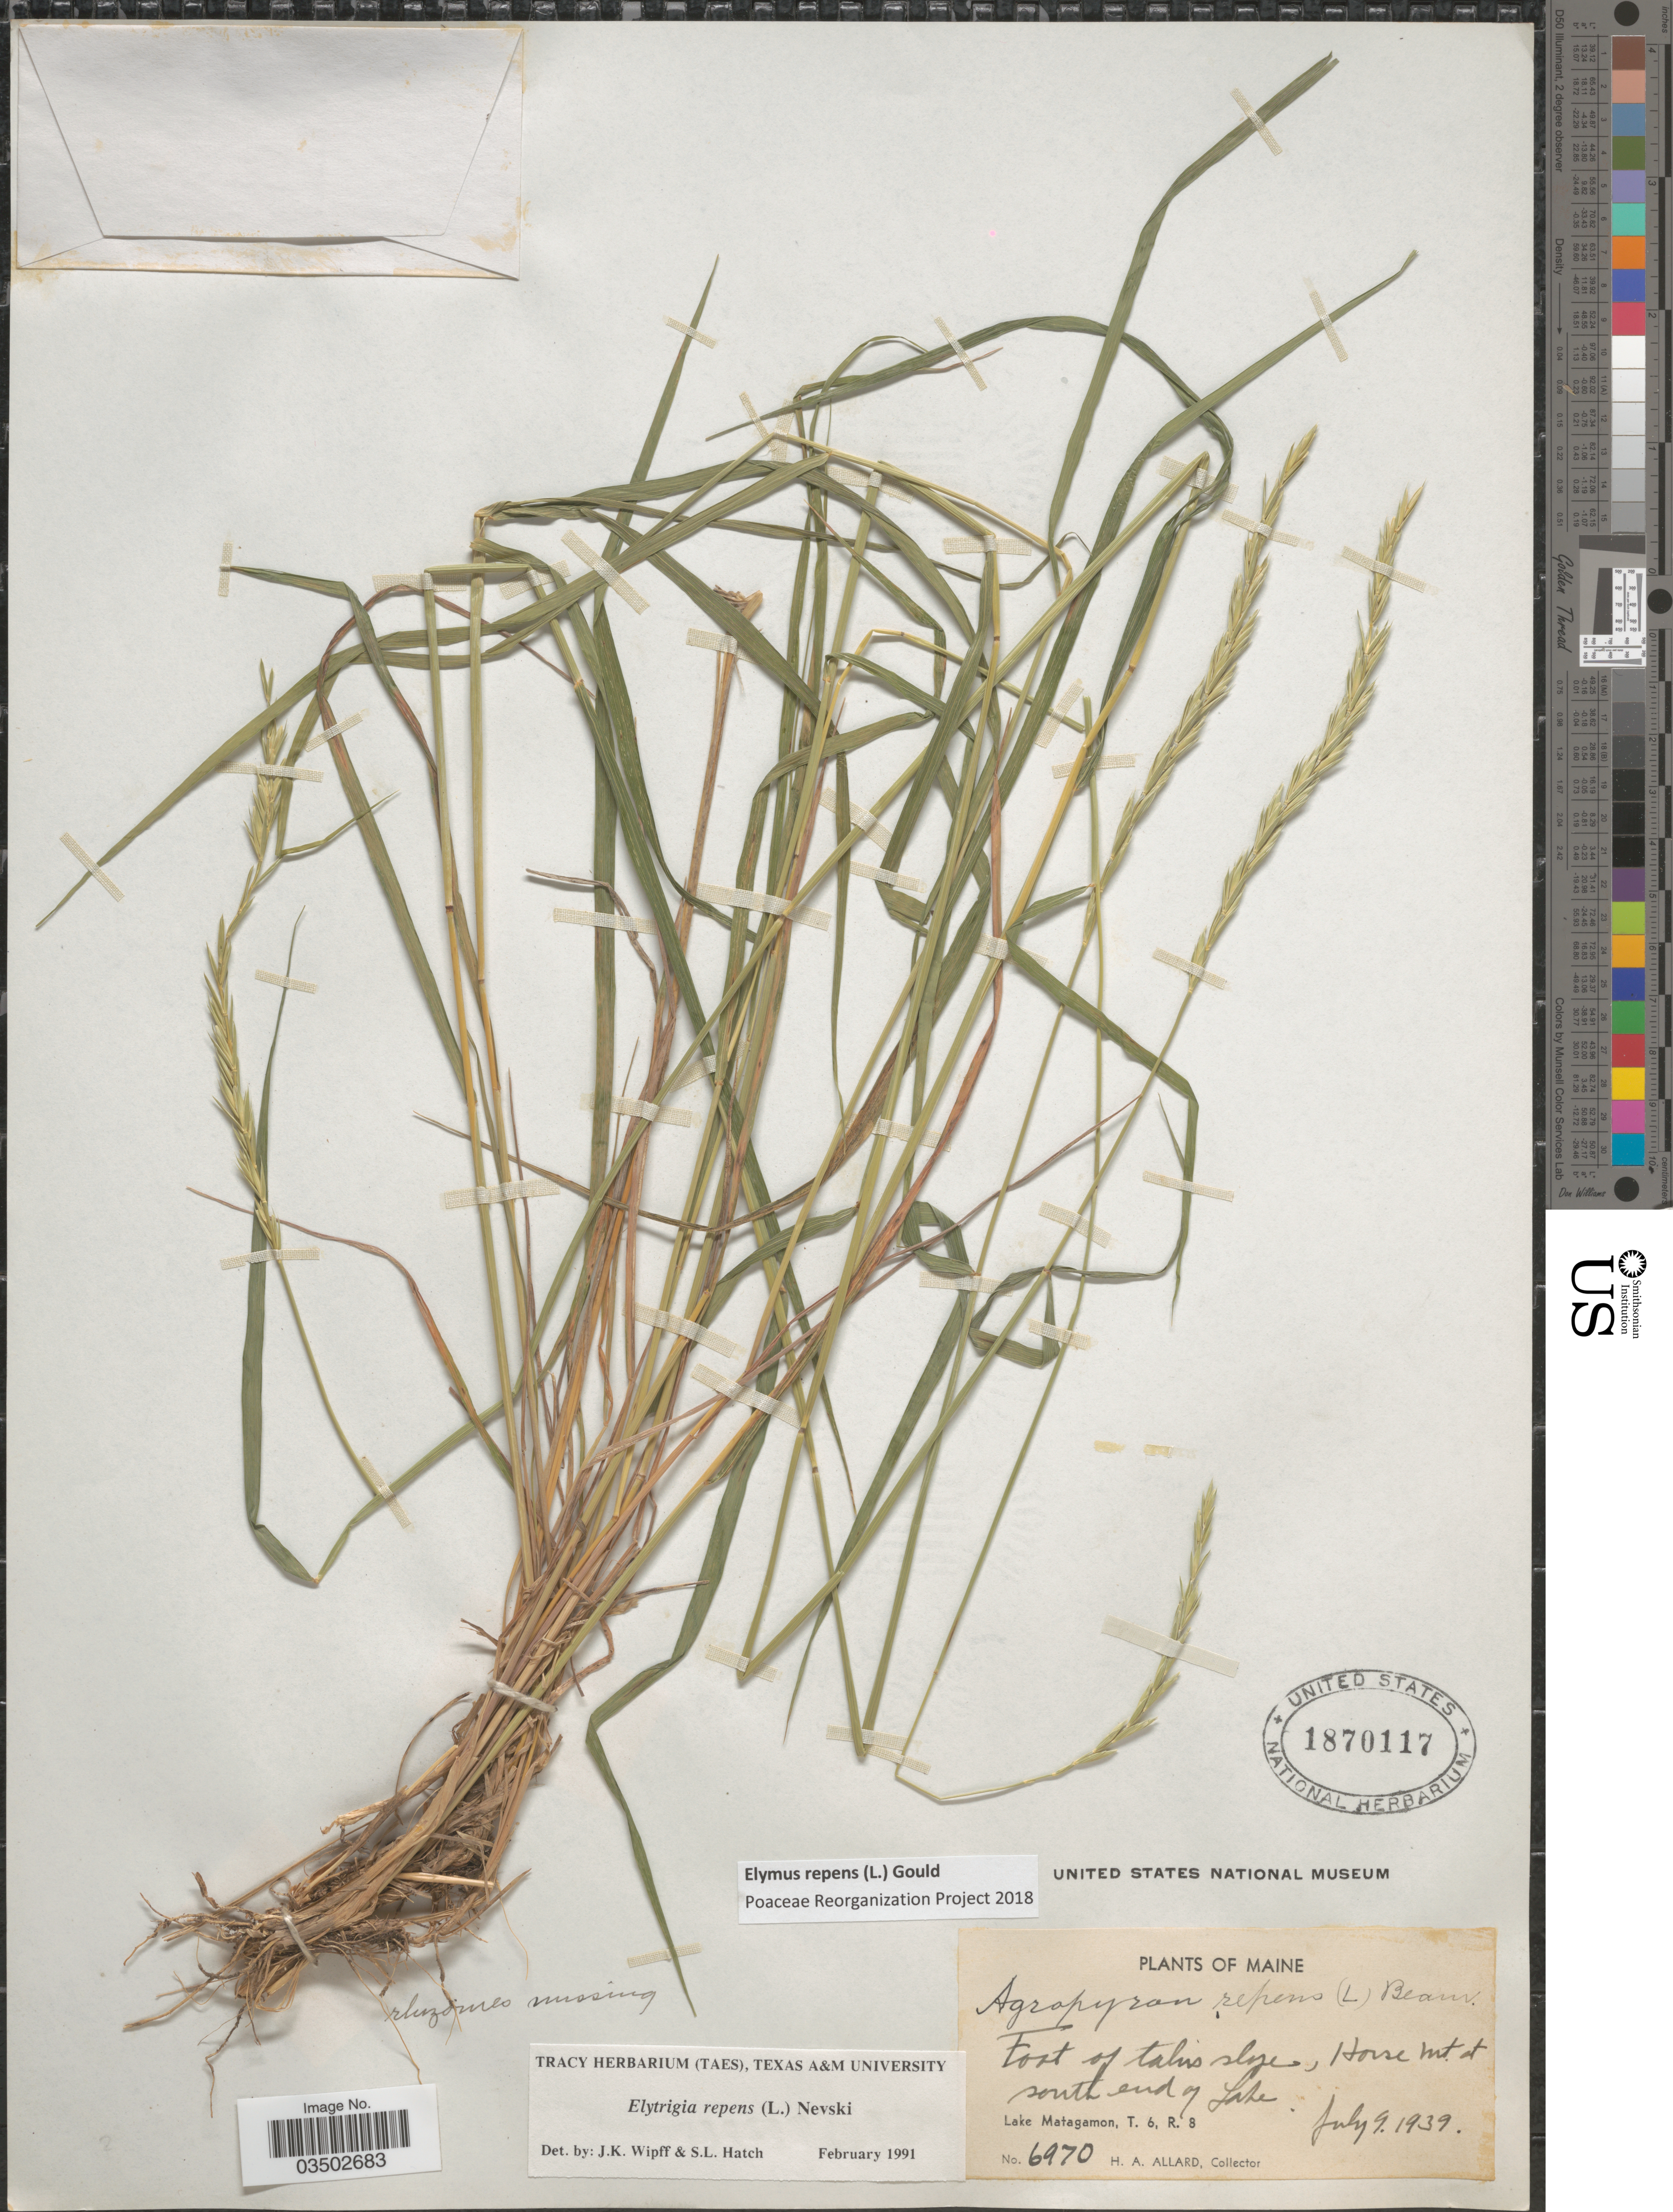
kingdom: Plantae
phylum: Tracheophyta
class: Liliopsida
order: Poales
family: Poaceae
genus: Elymus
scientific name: Elymus repens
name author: (L.) Gould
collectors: H. A. Allard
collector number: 6970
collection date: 1939-07-09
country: United States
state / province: Maine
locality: Horse Mt. at south end of Lake. Lake Matagamon, T. 6, R. 8.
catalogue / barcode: US 1870117